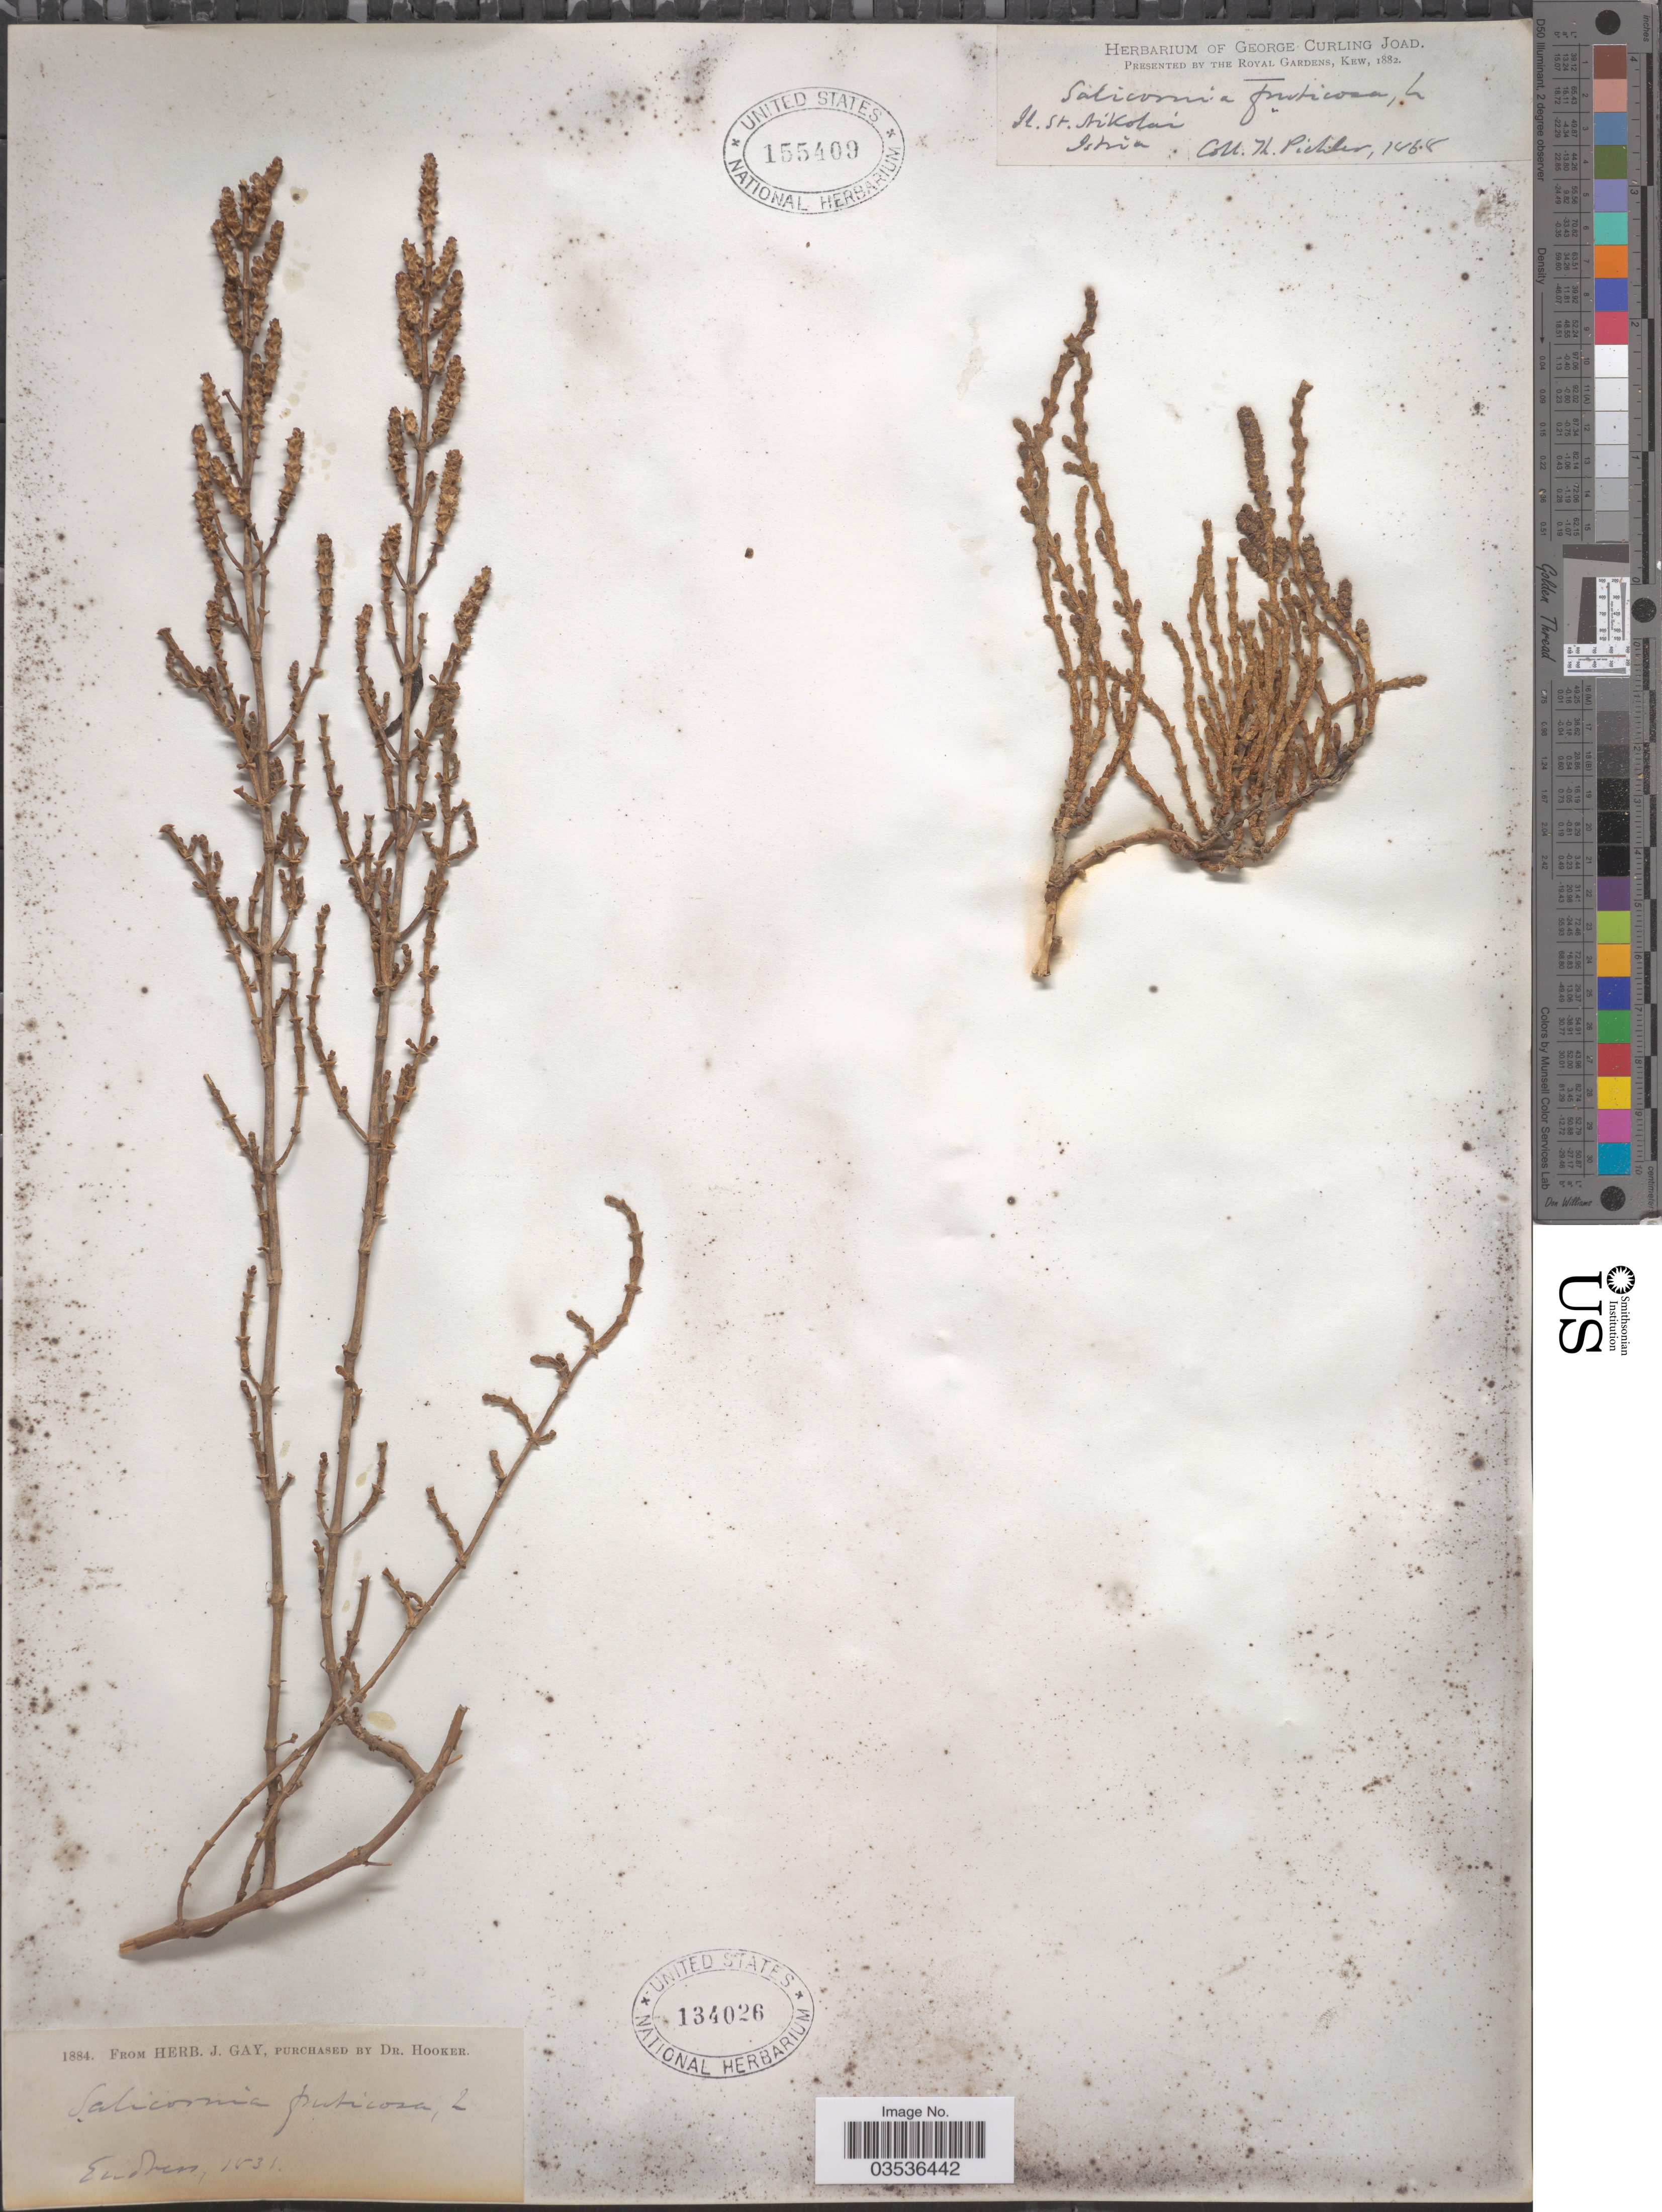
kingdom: Plantae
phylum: Tracheophyta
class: Magnoliopsida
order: Caryophyllales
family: Amaranthaceae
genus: Salicornia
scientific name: Salicornia fruticosa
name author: (L.) L.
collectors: -- Endress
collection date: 1831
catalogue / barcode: US 134026-2